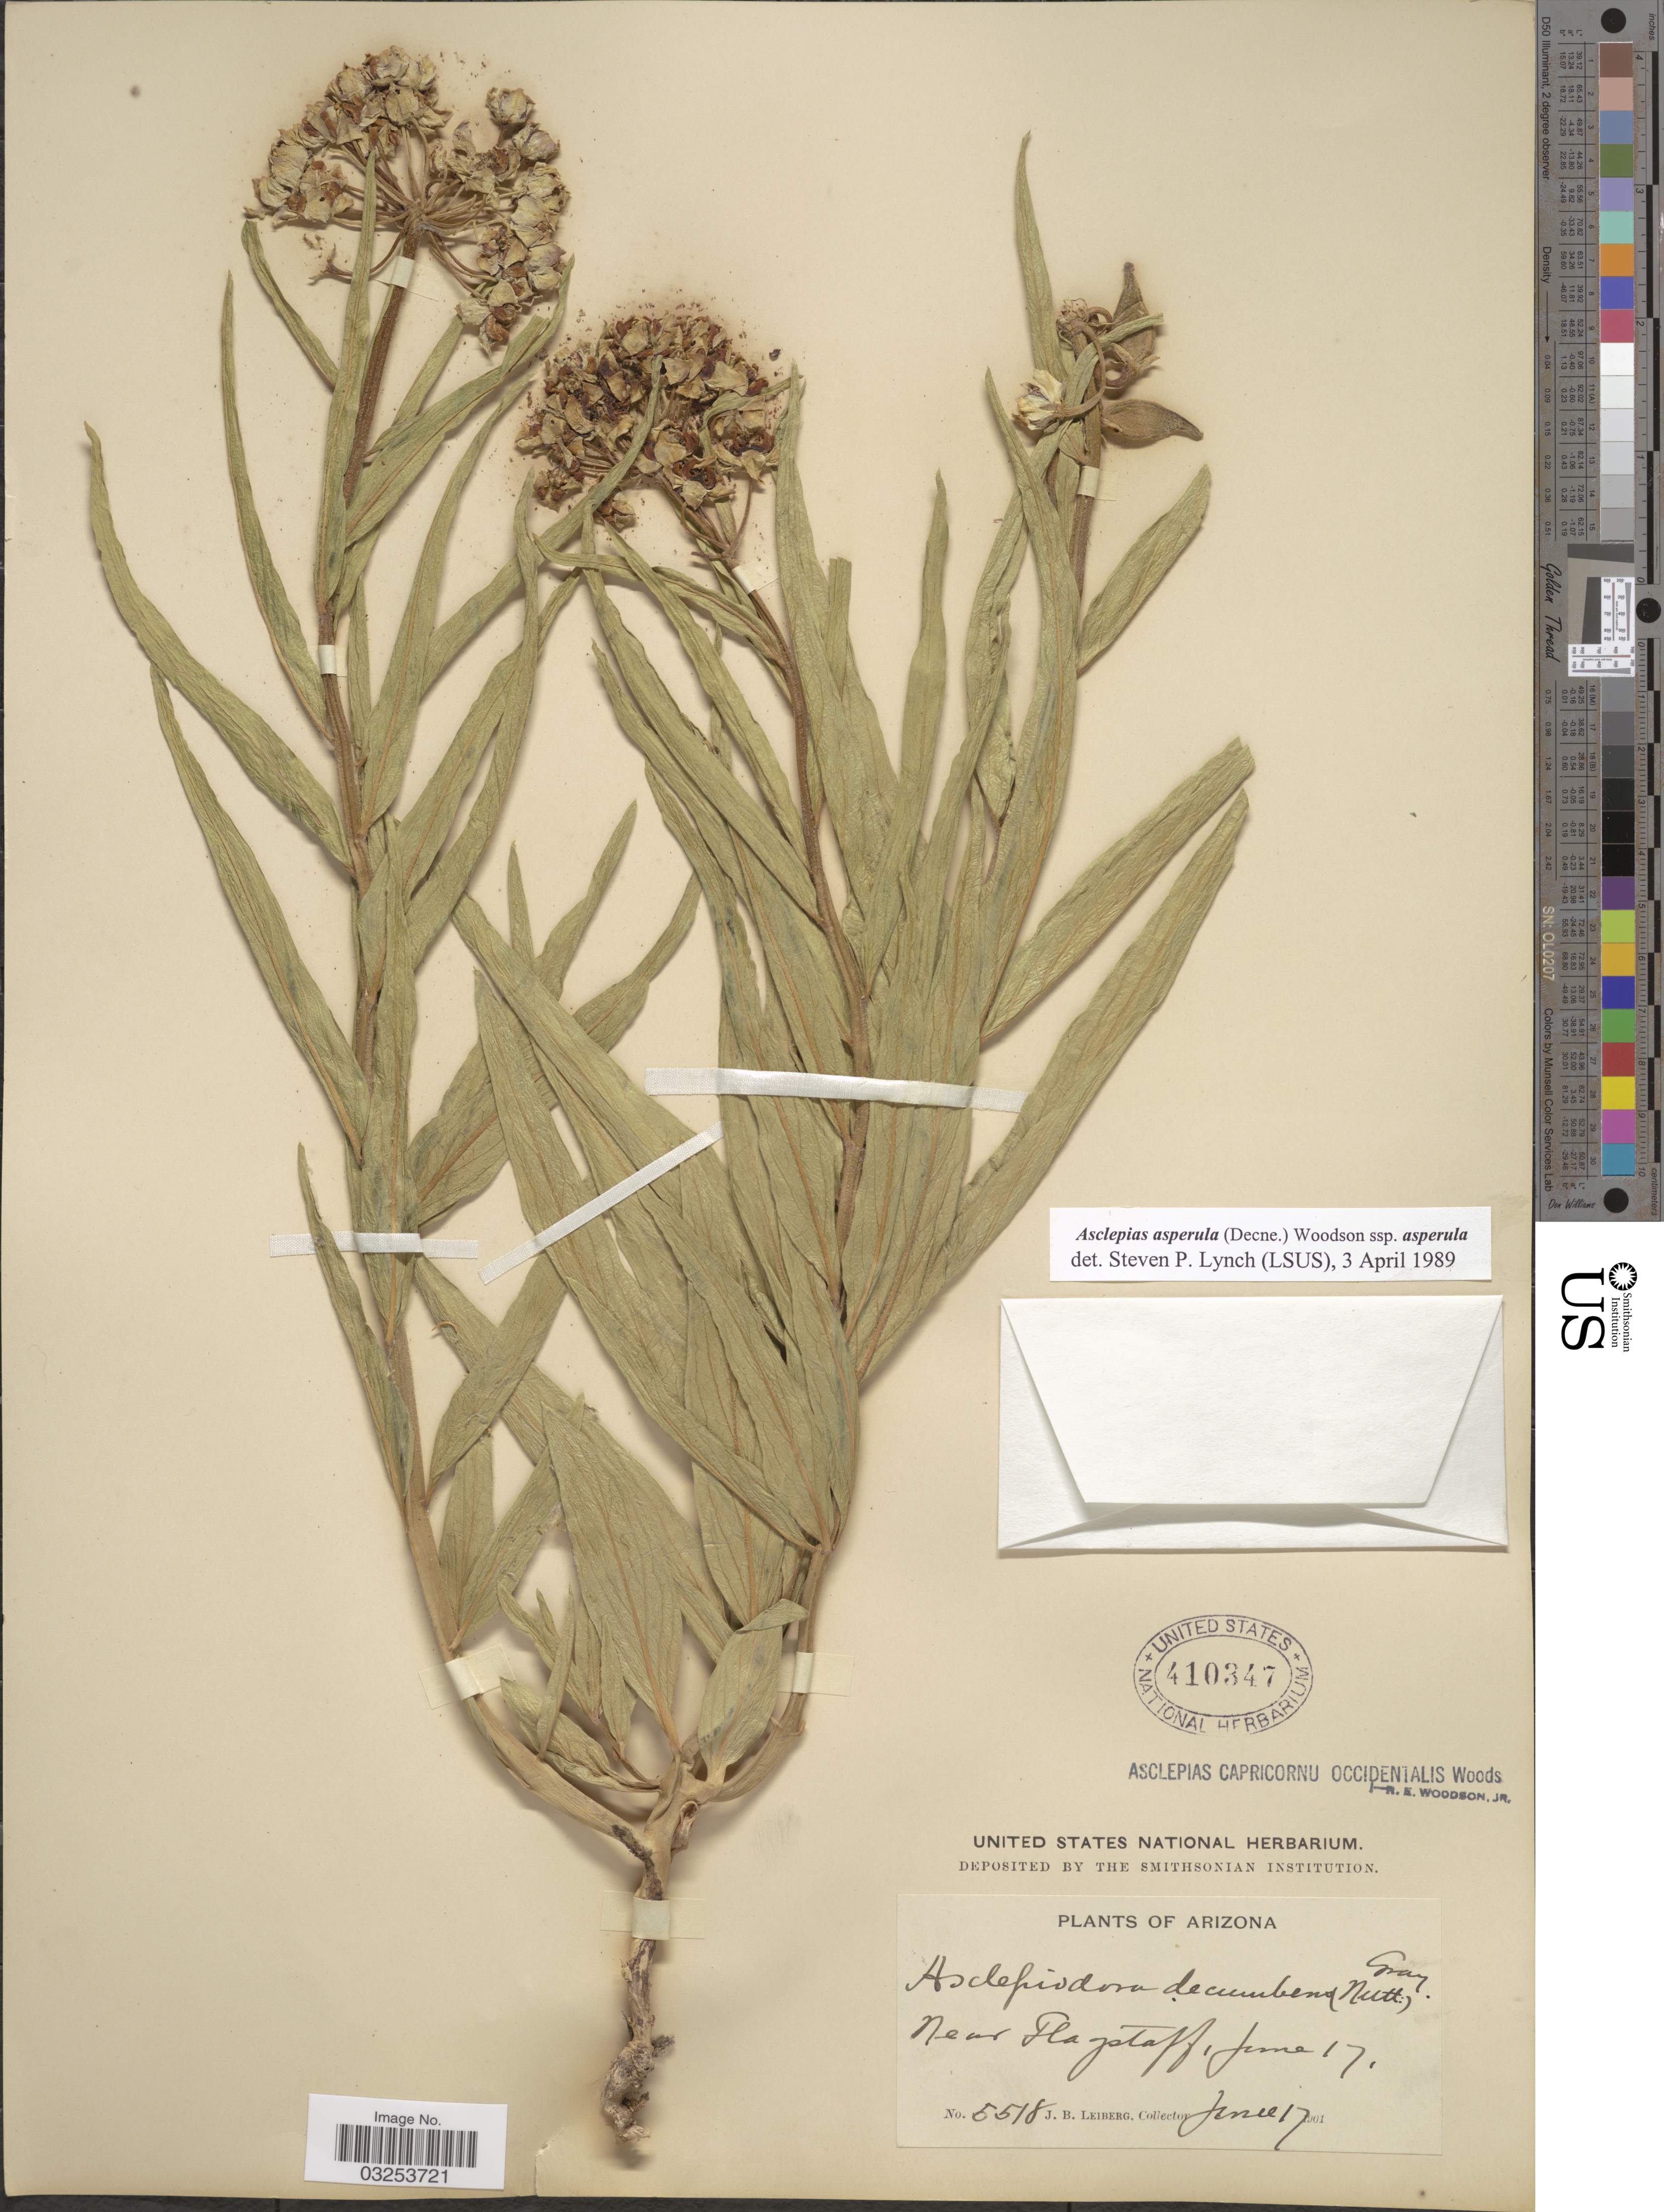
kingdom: Plantae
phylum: Tracheophyta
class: Magnoliopsida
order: Gentianales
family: Apocynaceae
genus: Asclepias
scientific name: Asclepias asperula subsp. asperula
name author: (Decne.) Woodson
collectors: J. B. Leiberg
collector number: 5518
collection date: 1901-06-17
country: United States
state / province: Arizona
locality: Near Flagstaff.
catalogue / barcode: US 410347